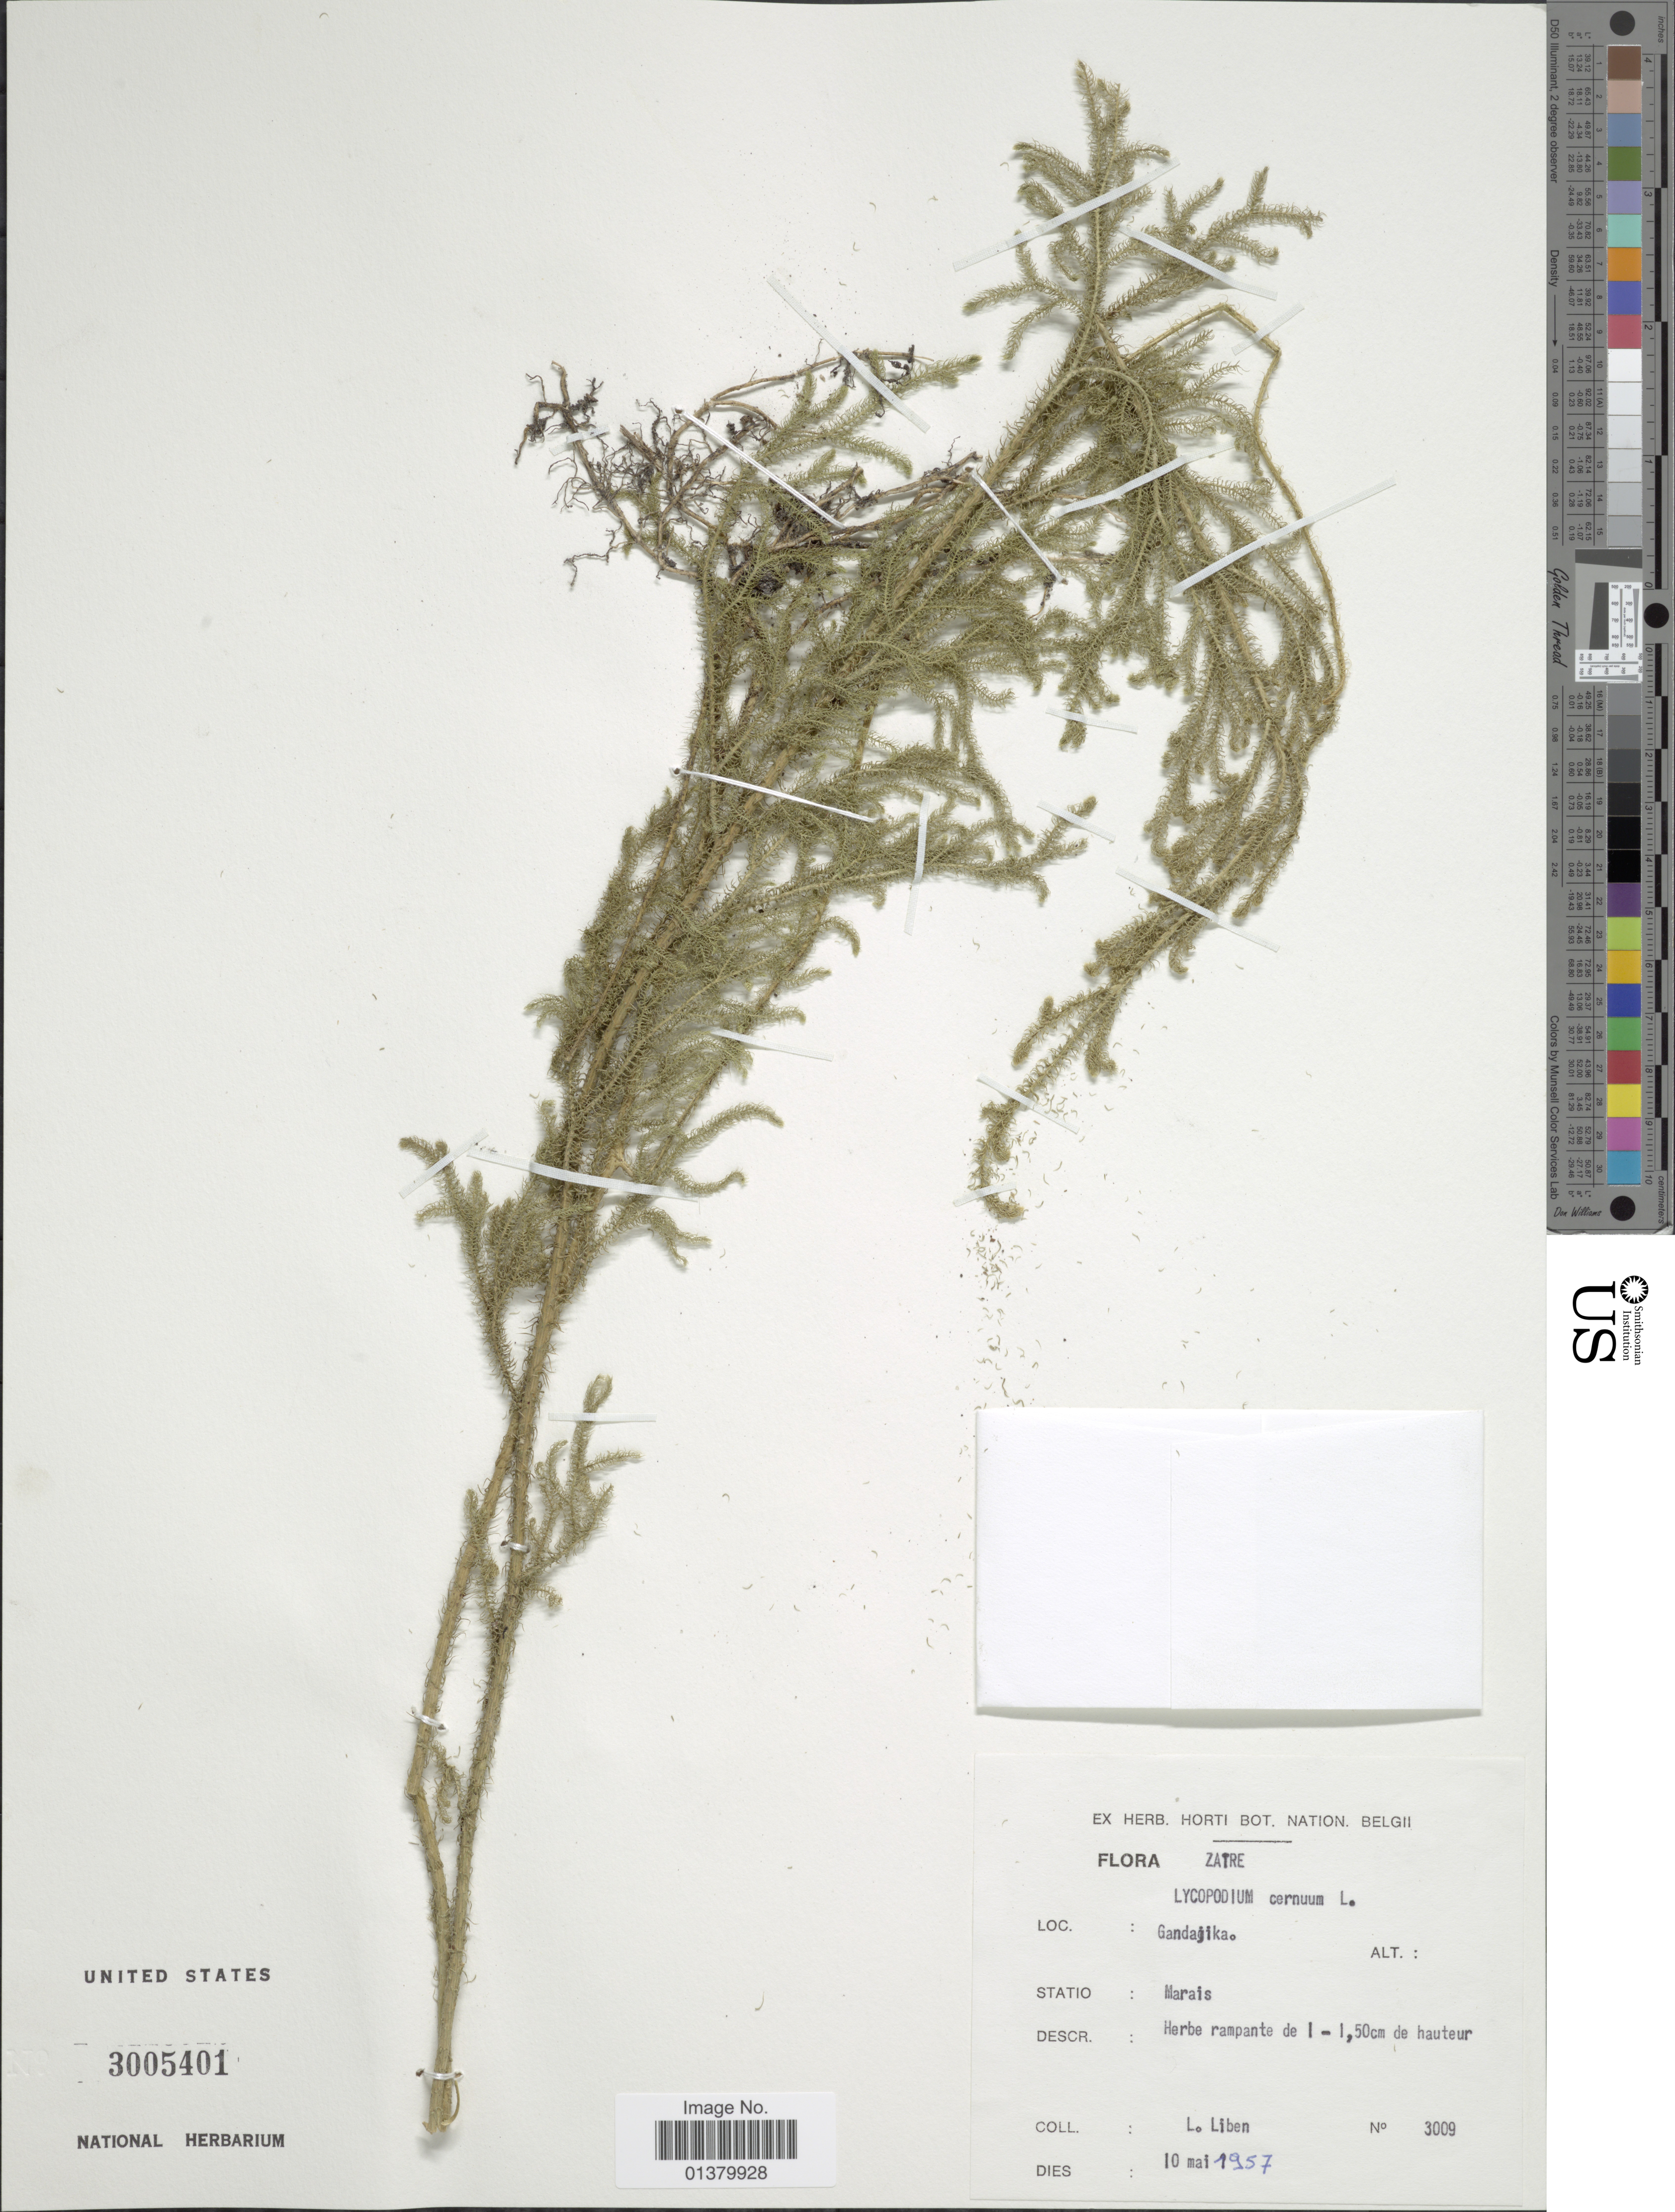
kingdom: Plantae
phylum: Tracheophyta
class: Lycopodiopsida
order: Lycopodiales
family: Lycopodiaceae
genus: Palhinhaea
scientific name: Palhinhaea cernua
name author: (L.) Vasc. & Franco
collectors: J. Liben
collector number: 3009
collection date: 1957-05-10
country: Congo, Democratic Republic of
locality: Zaïre, Gandajika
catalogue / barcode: US 3005401